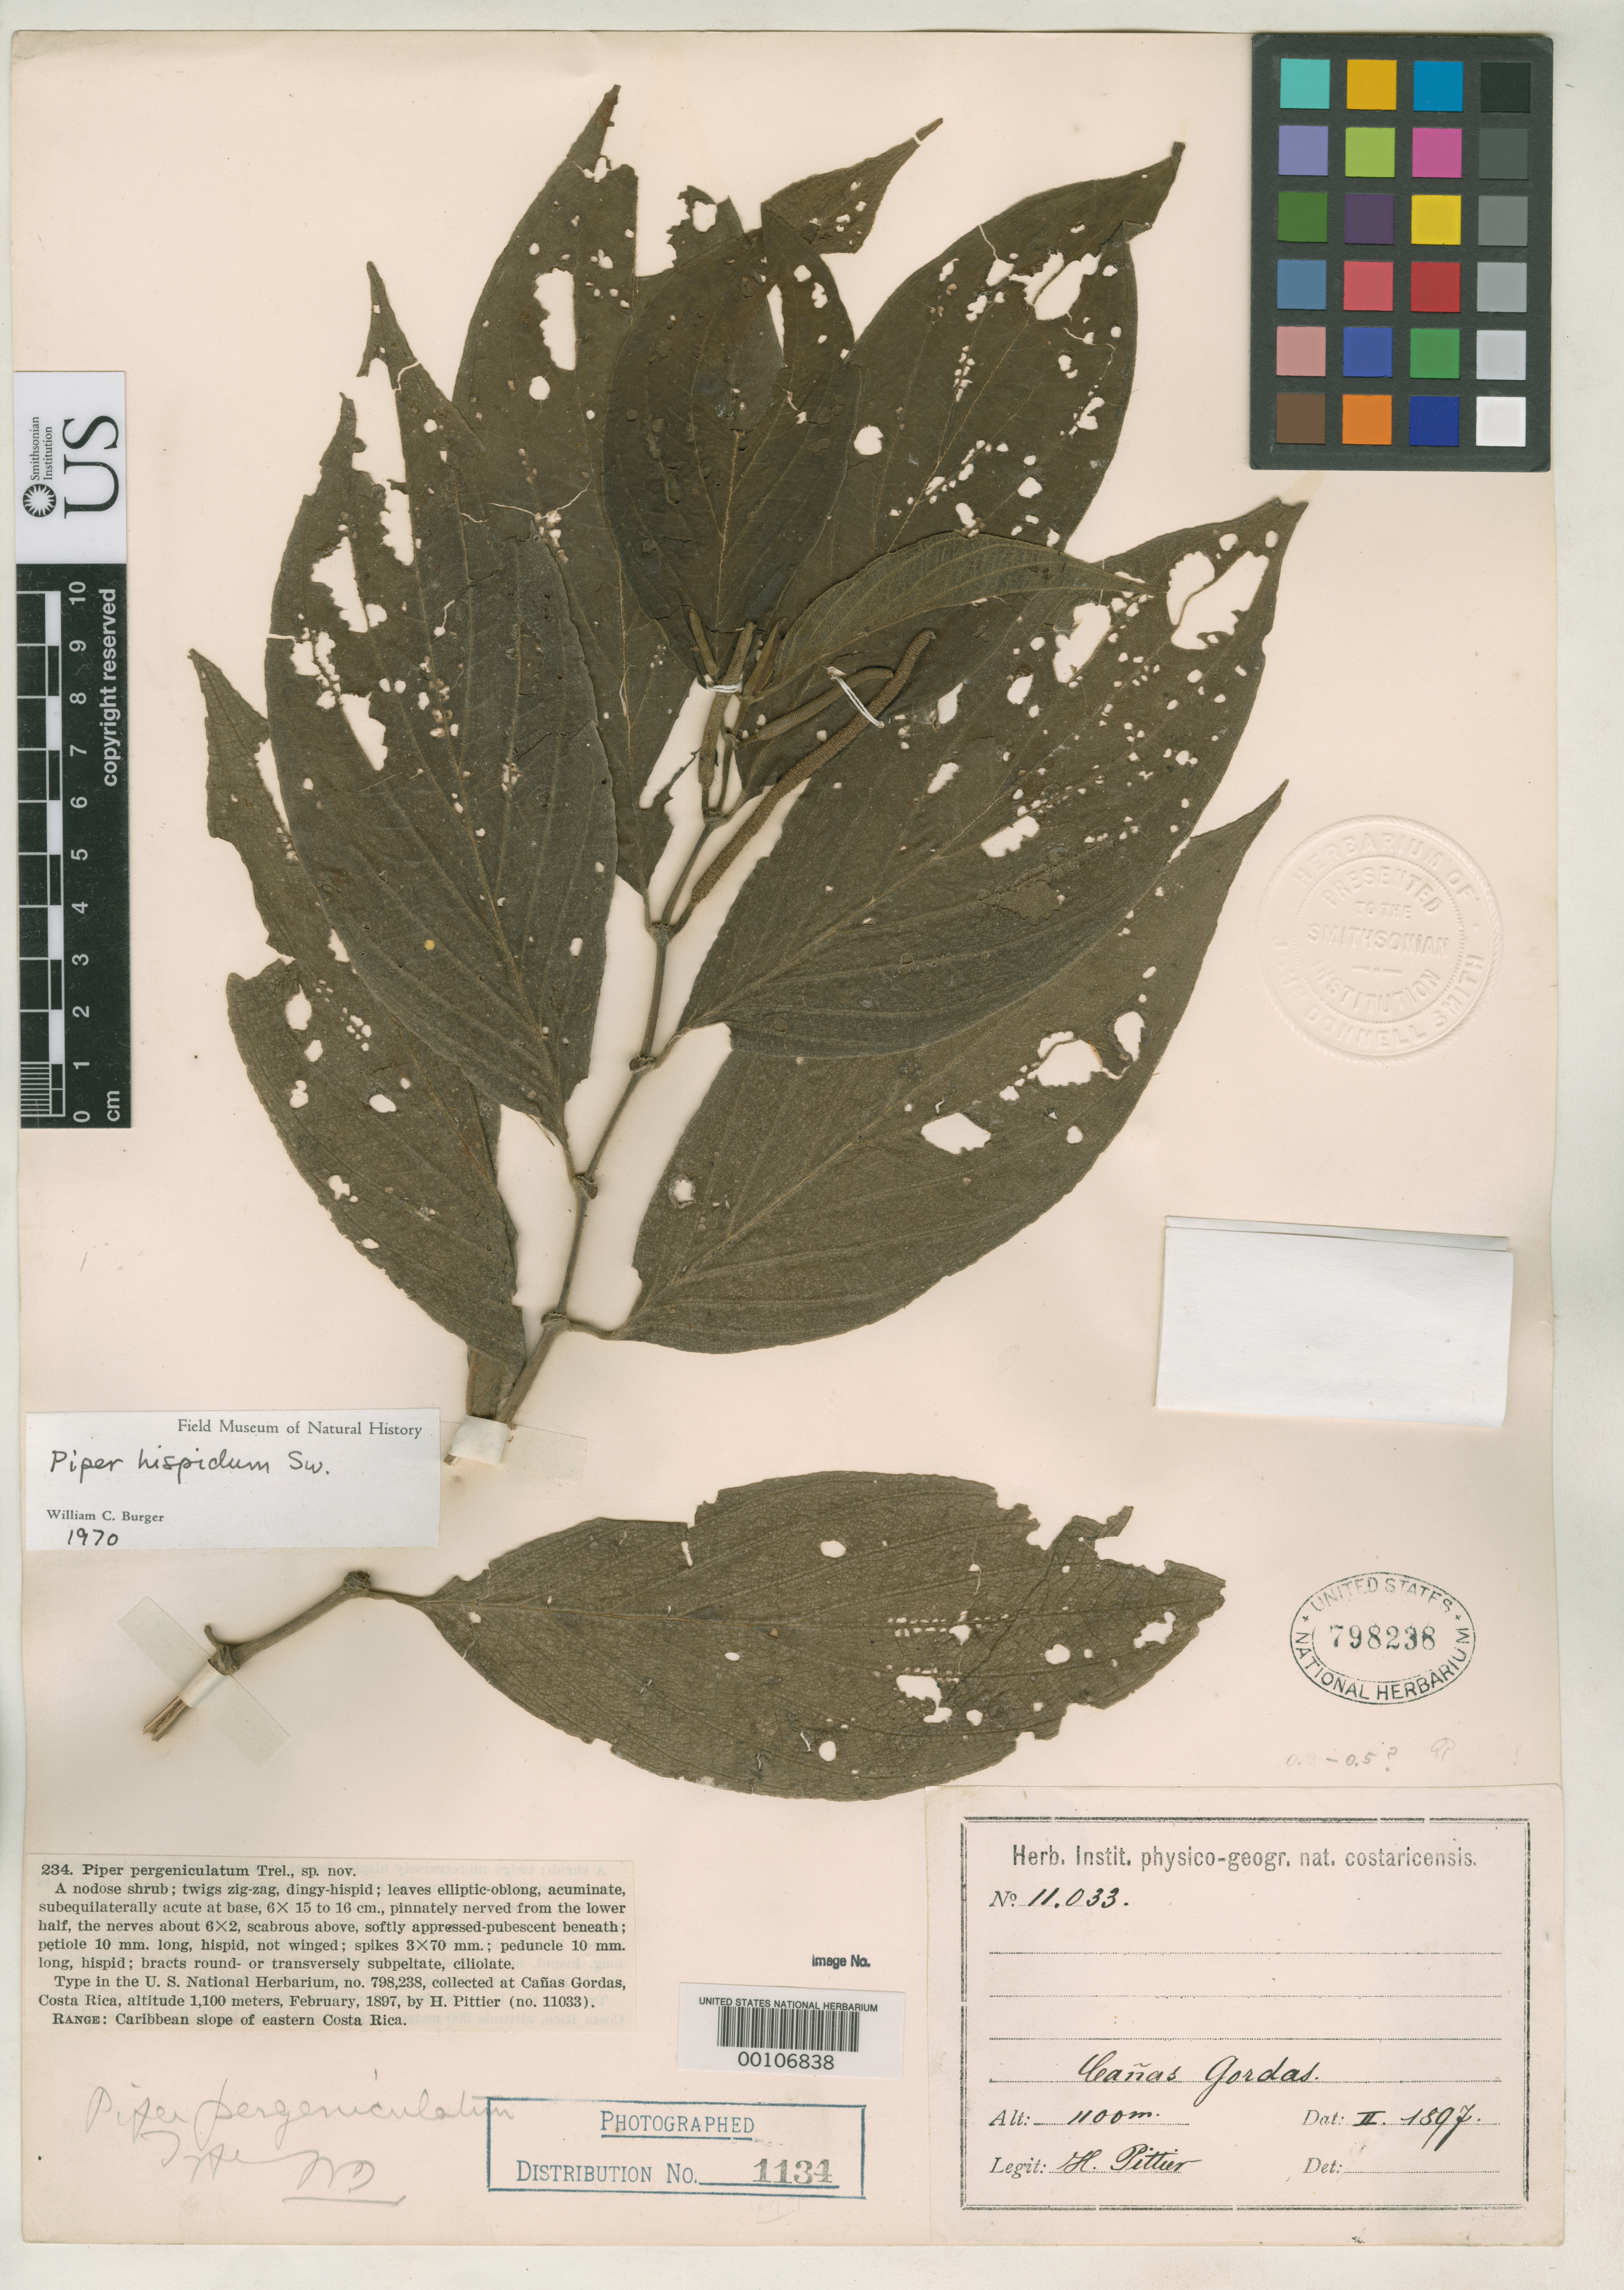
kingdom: Plantae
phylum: Tracheophyta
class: Magnoliopsida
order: Piperales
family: Piperaceae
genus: Piper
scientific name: Piper pergeniculatum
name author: Trel.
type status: Holotype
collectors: H. F. Pittier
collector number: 11033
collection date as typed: Feb 1897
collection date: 1897-02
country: Costa Rica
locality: Cañas Gordas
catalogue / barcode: US 798238